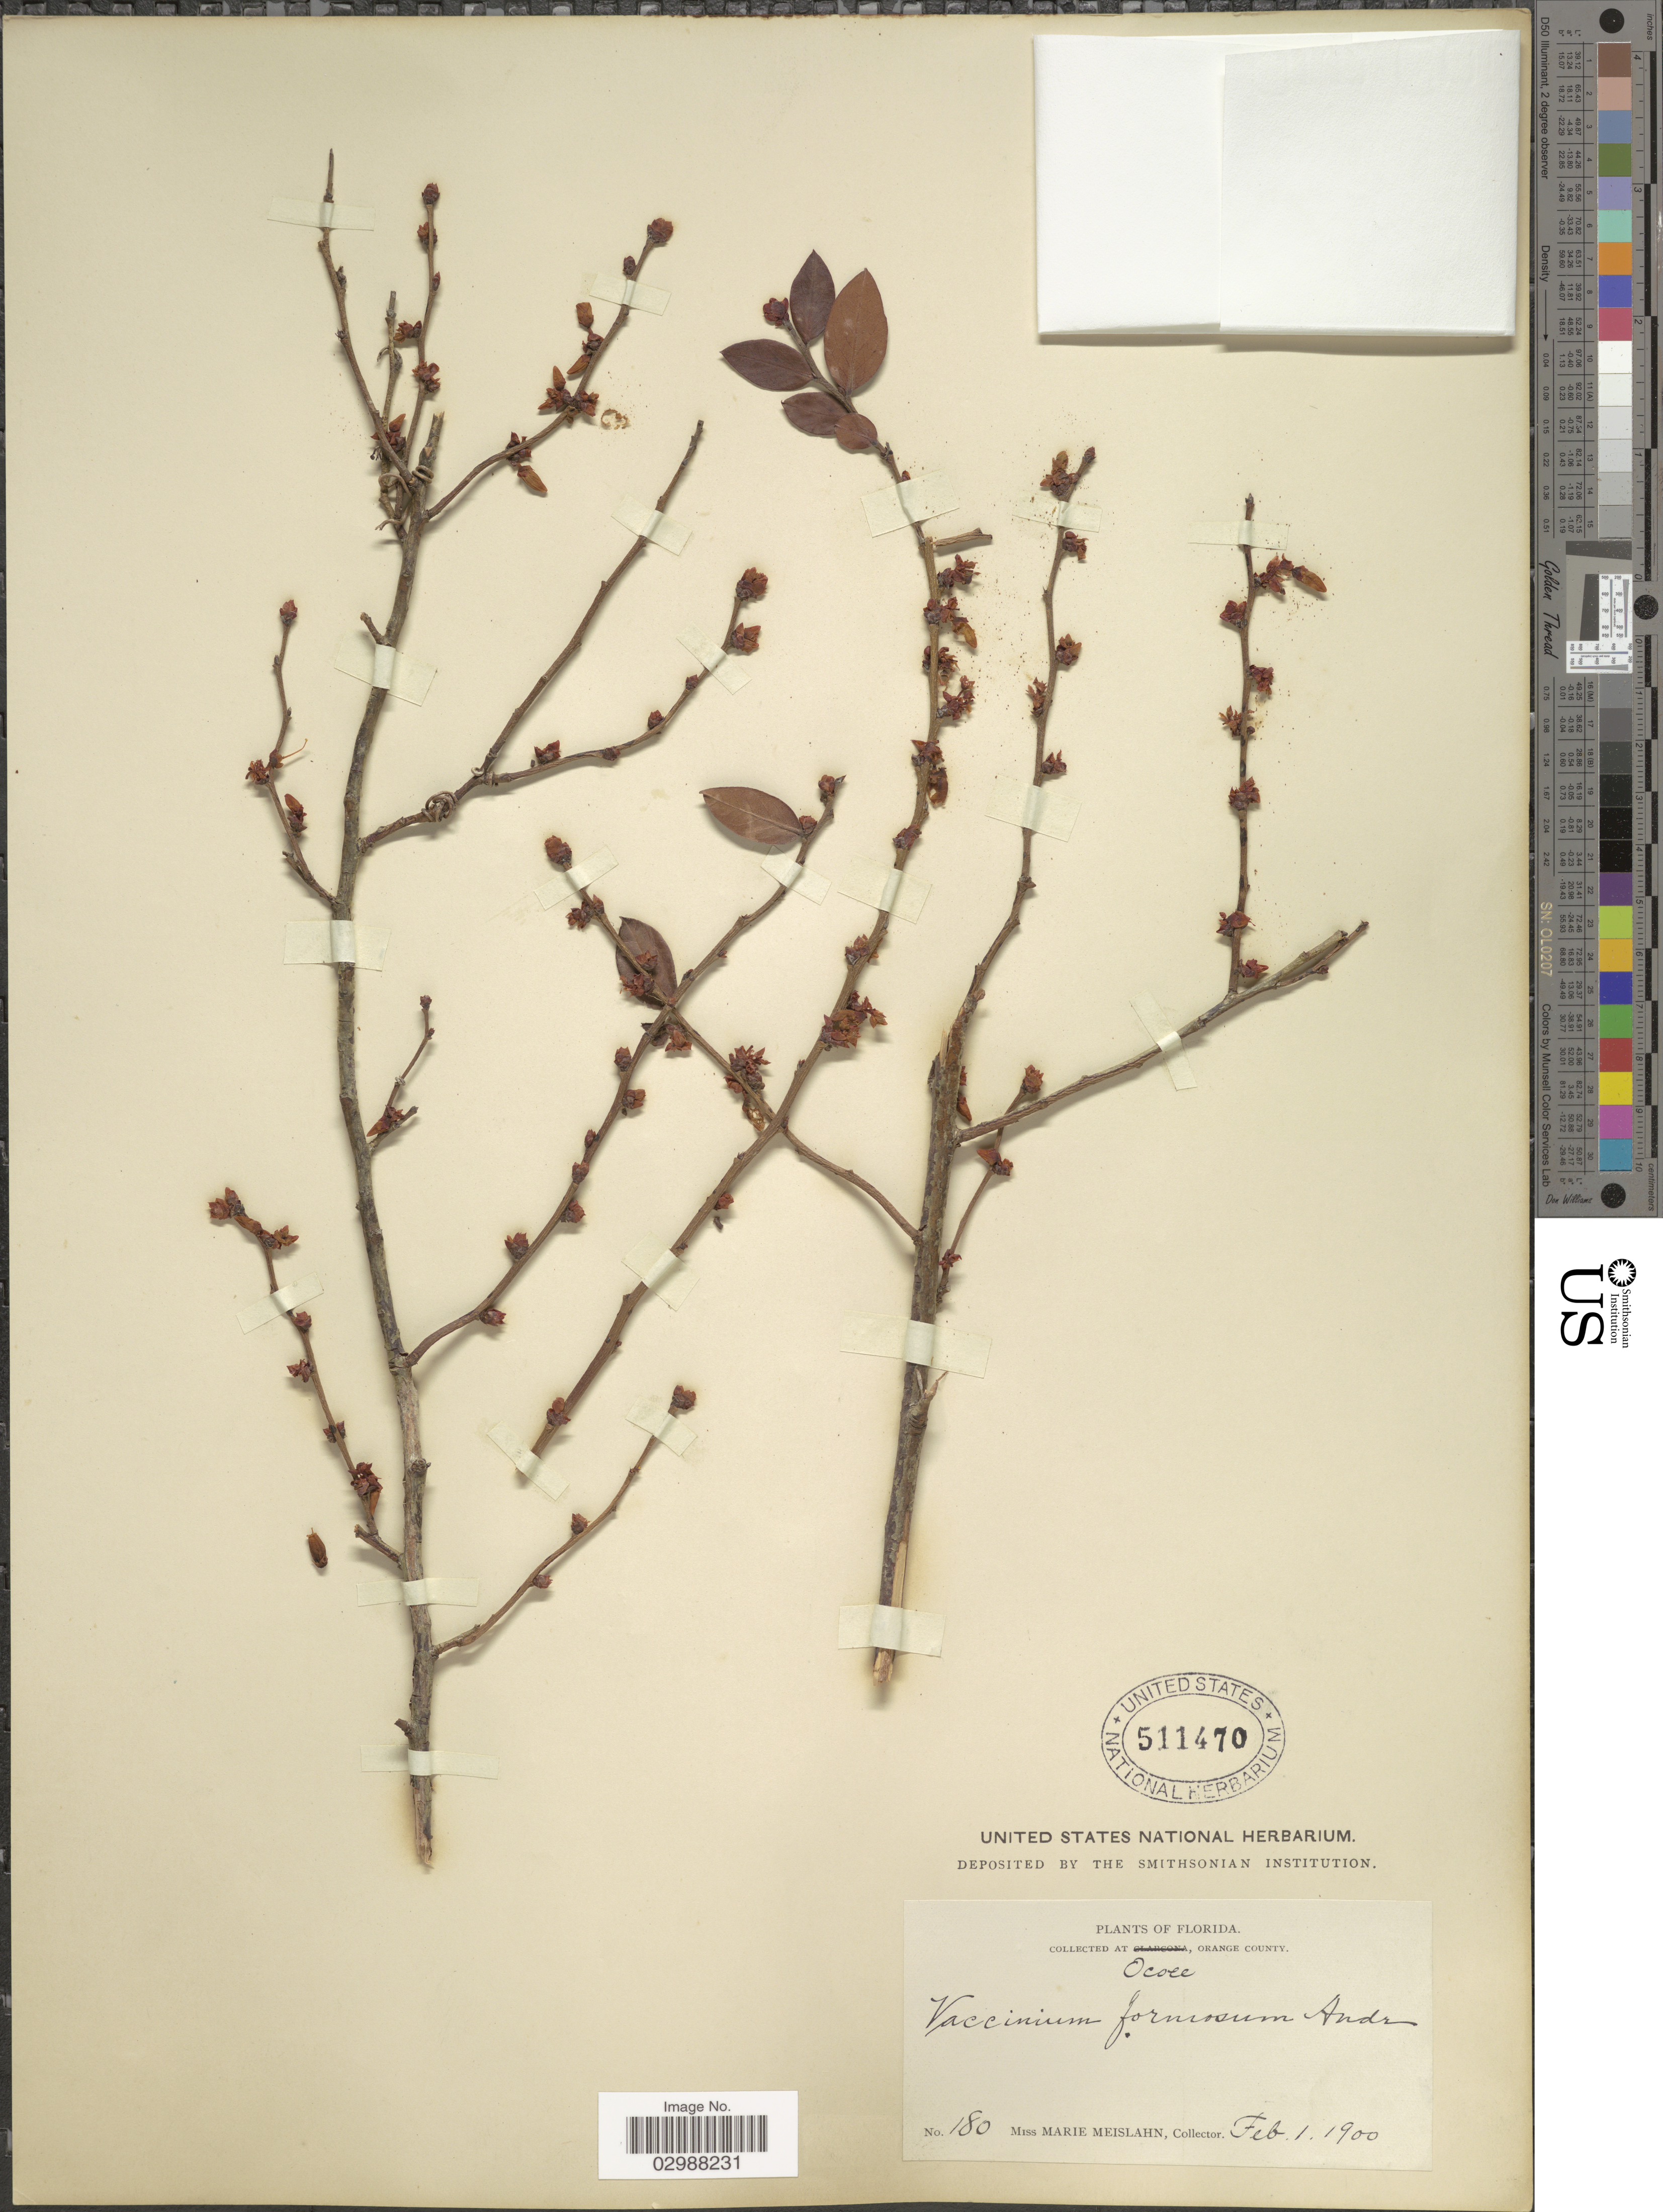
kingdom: Plantae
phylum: Tracheophyta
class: Magnoliopsida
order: Ericales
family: Ericaceae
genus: Vaccinium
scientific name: Vaccinium formosum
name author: Andrews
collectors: M. Meislahn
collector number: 180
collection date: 1900-02-01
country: United States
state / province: Florida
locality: Ocoee, Orange County.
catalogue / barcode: US 511470